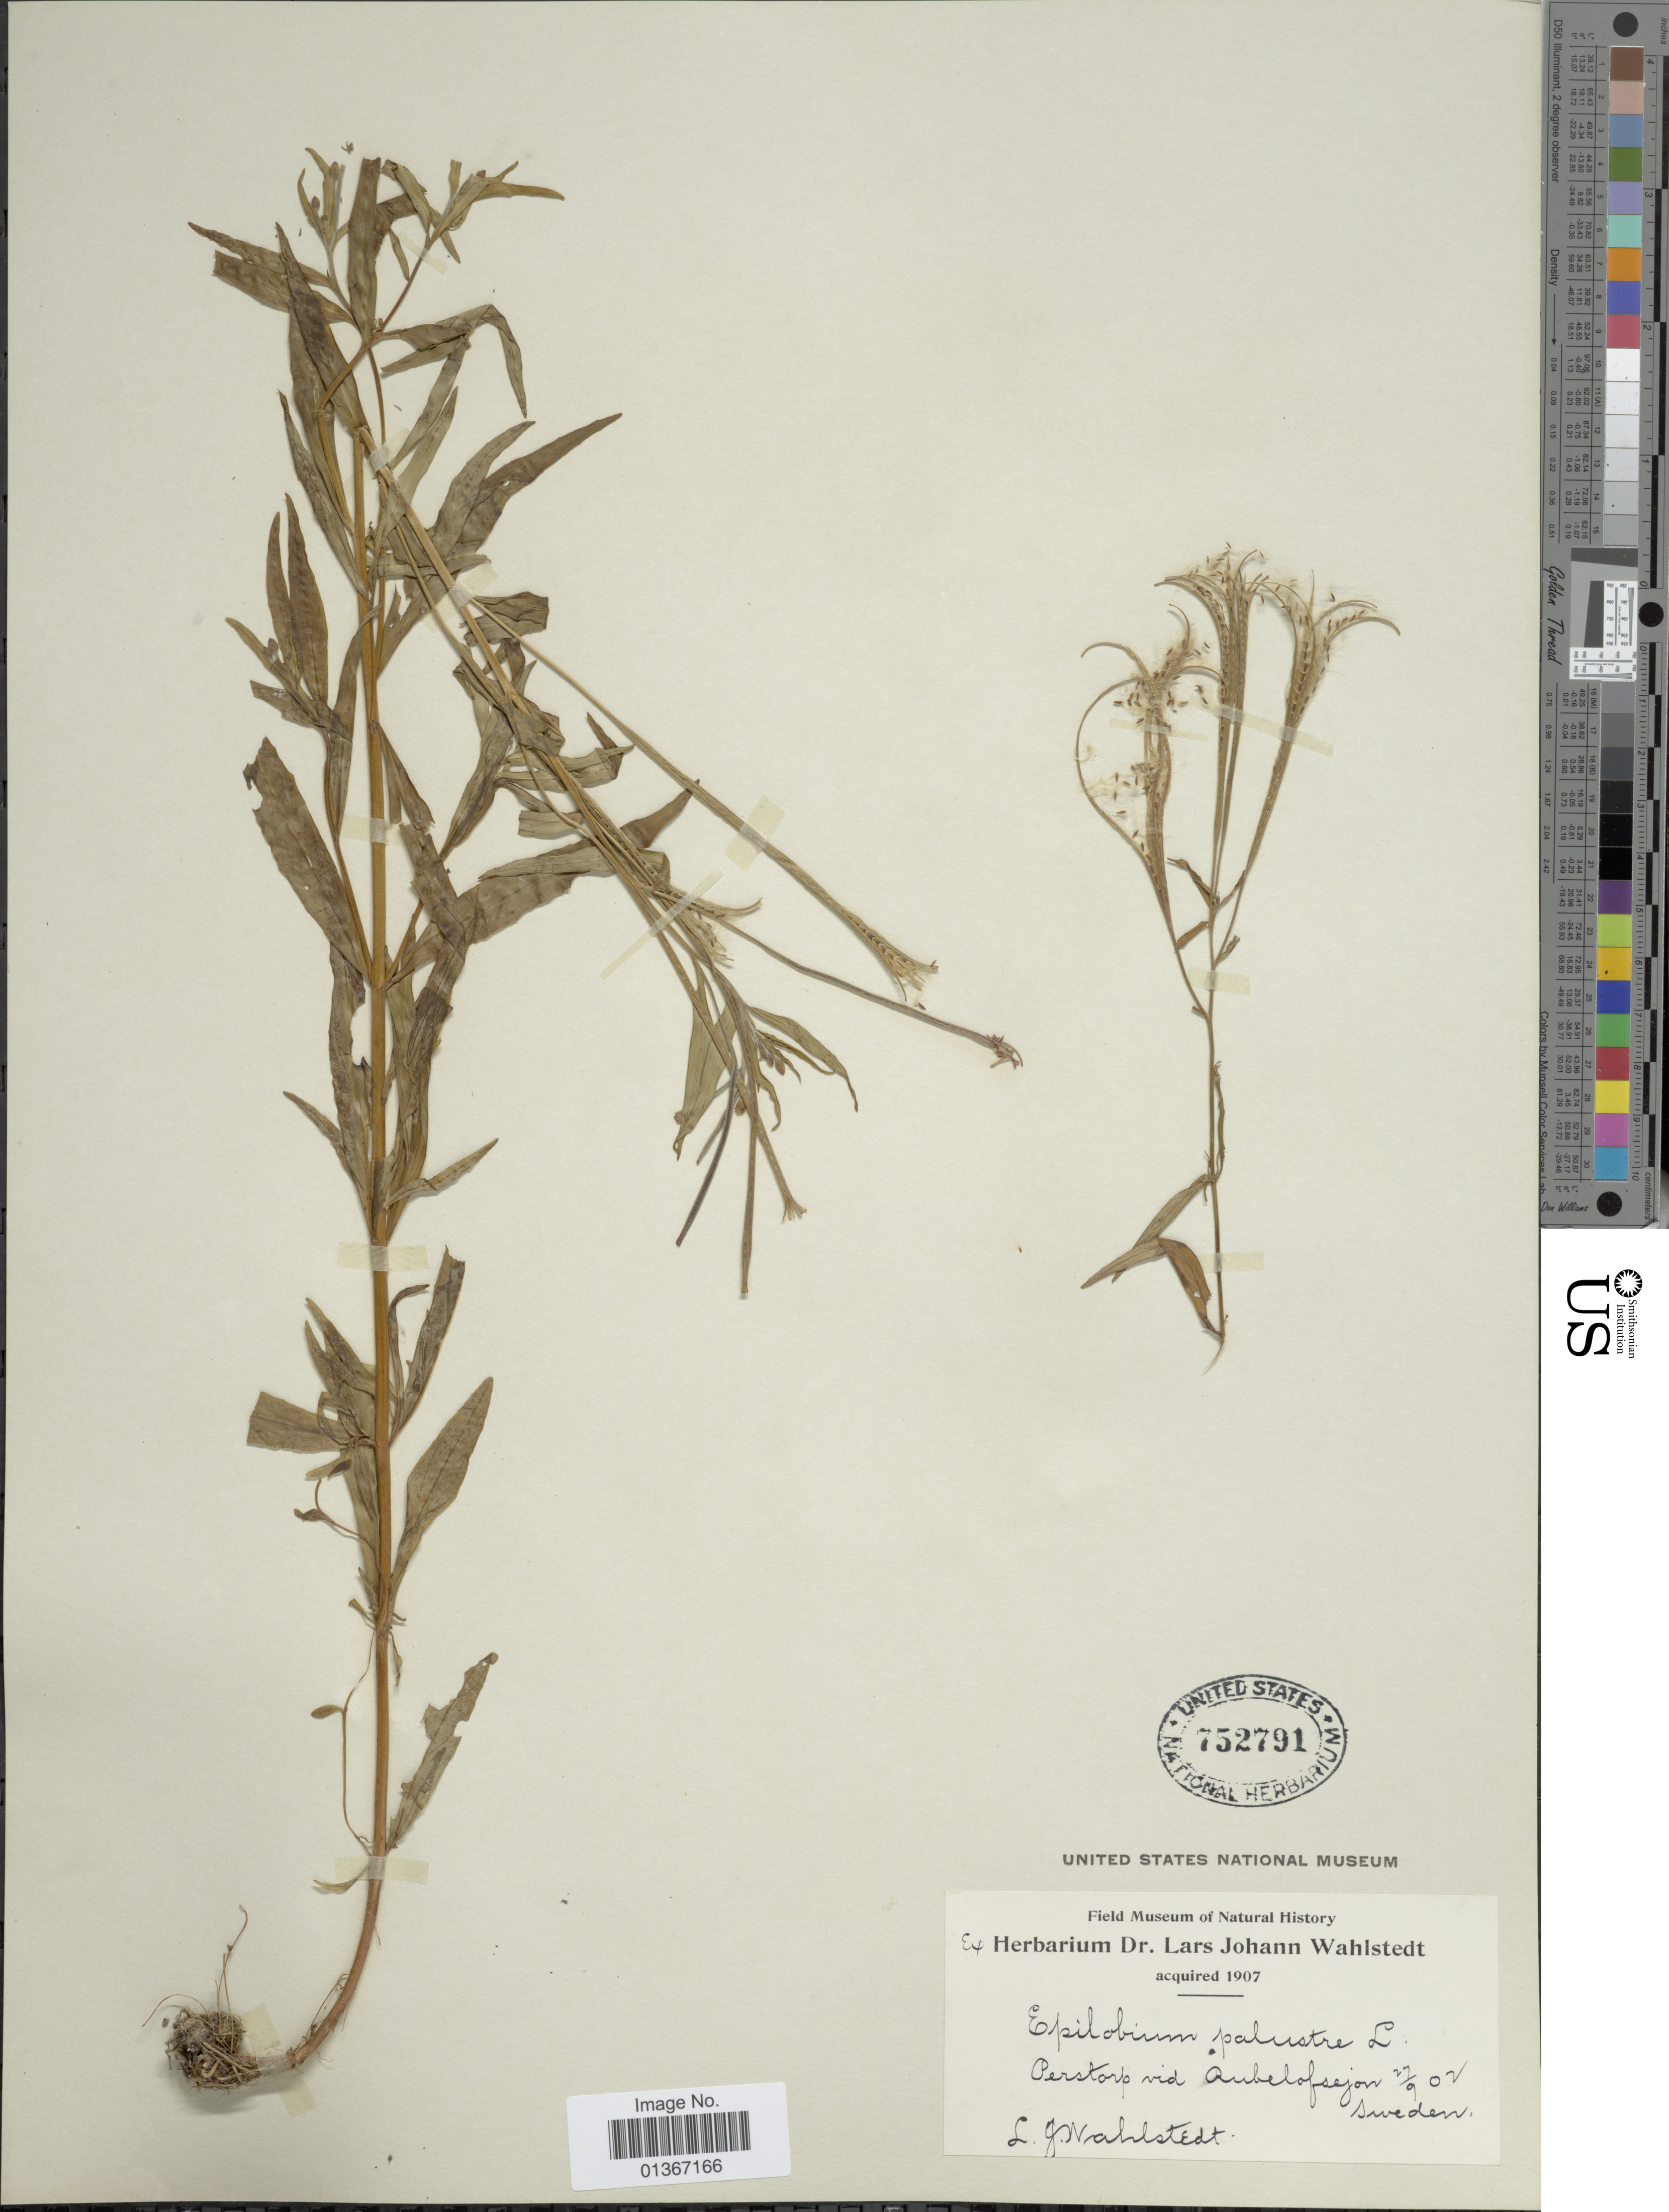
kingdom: Plantae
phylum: Tracheophyta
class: Magnoliopsida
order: Myrtales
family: Onagraceae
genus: Epilobium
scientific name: Epilobium palustre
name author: L.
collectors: L. J. Wahlstedt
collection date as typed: Transcribed d/m/y: 27/9/2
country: Sweden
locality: Perstorp vid Aubelofsejon.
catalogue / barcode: US 752791